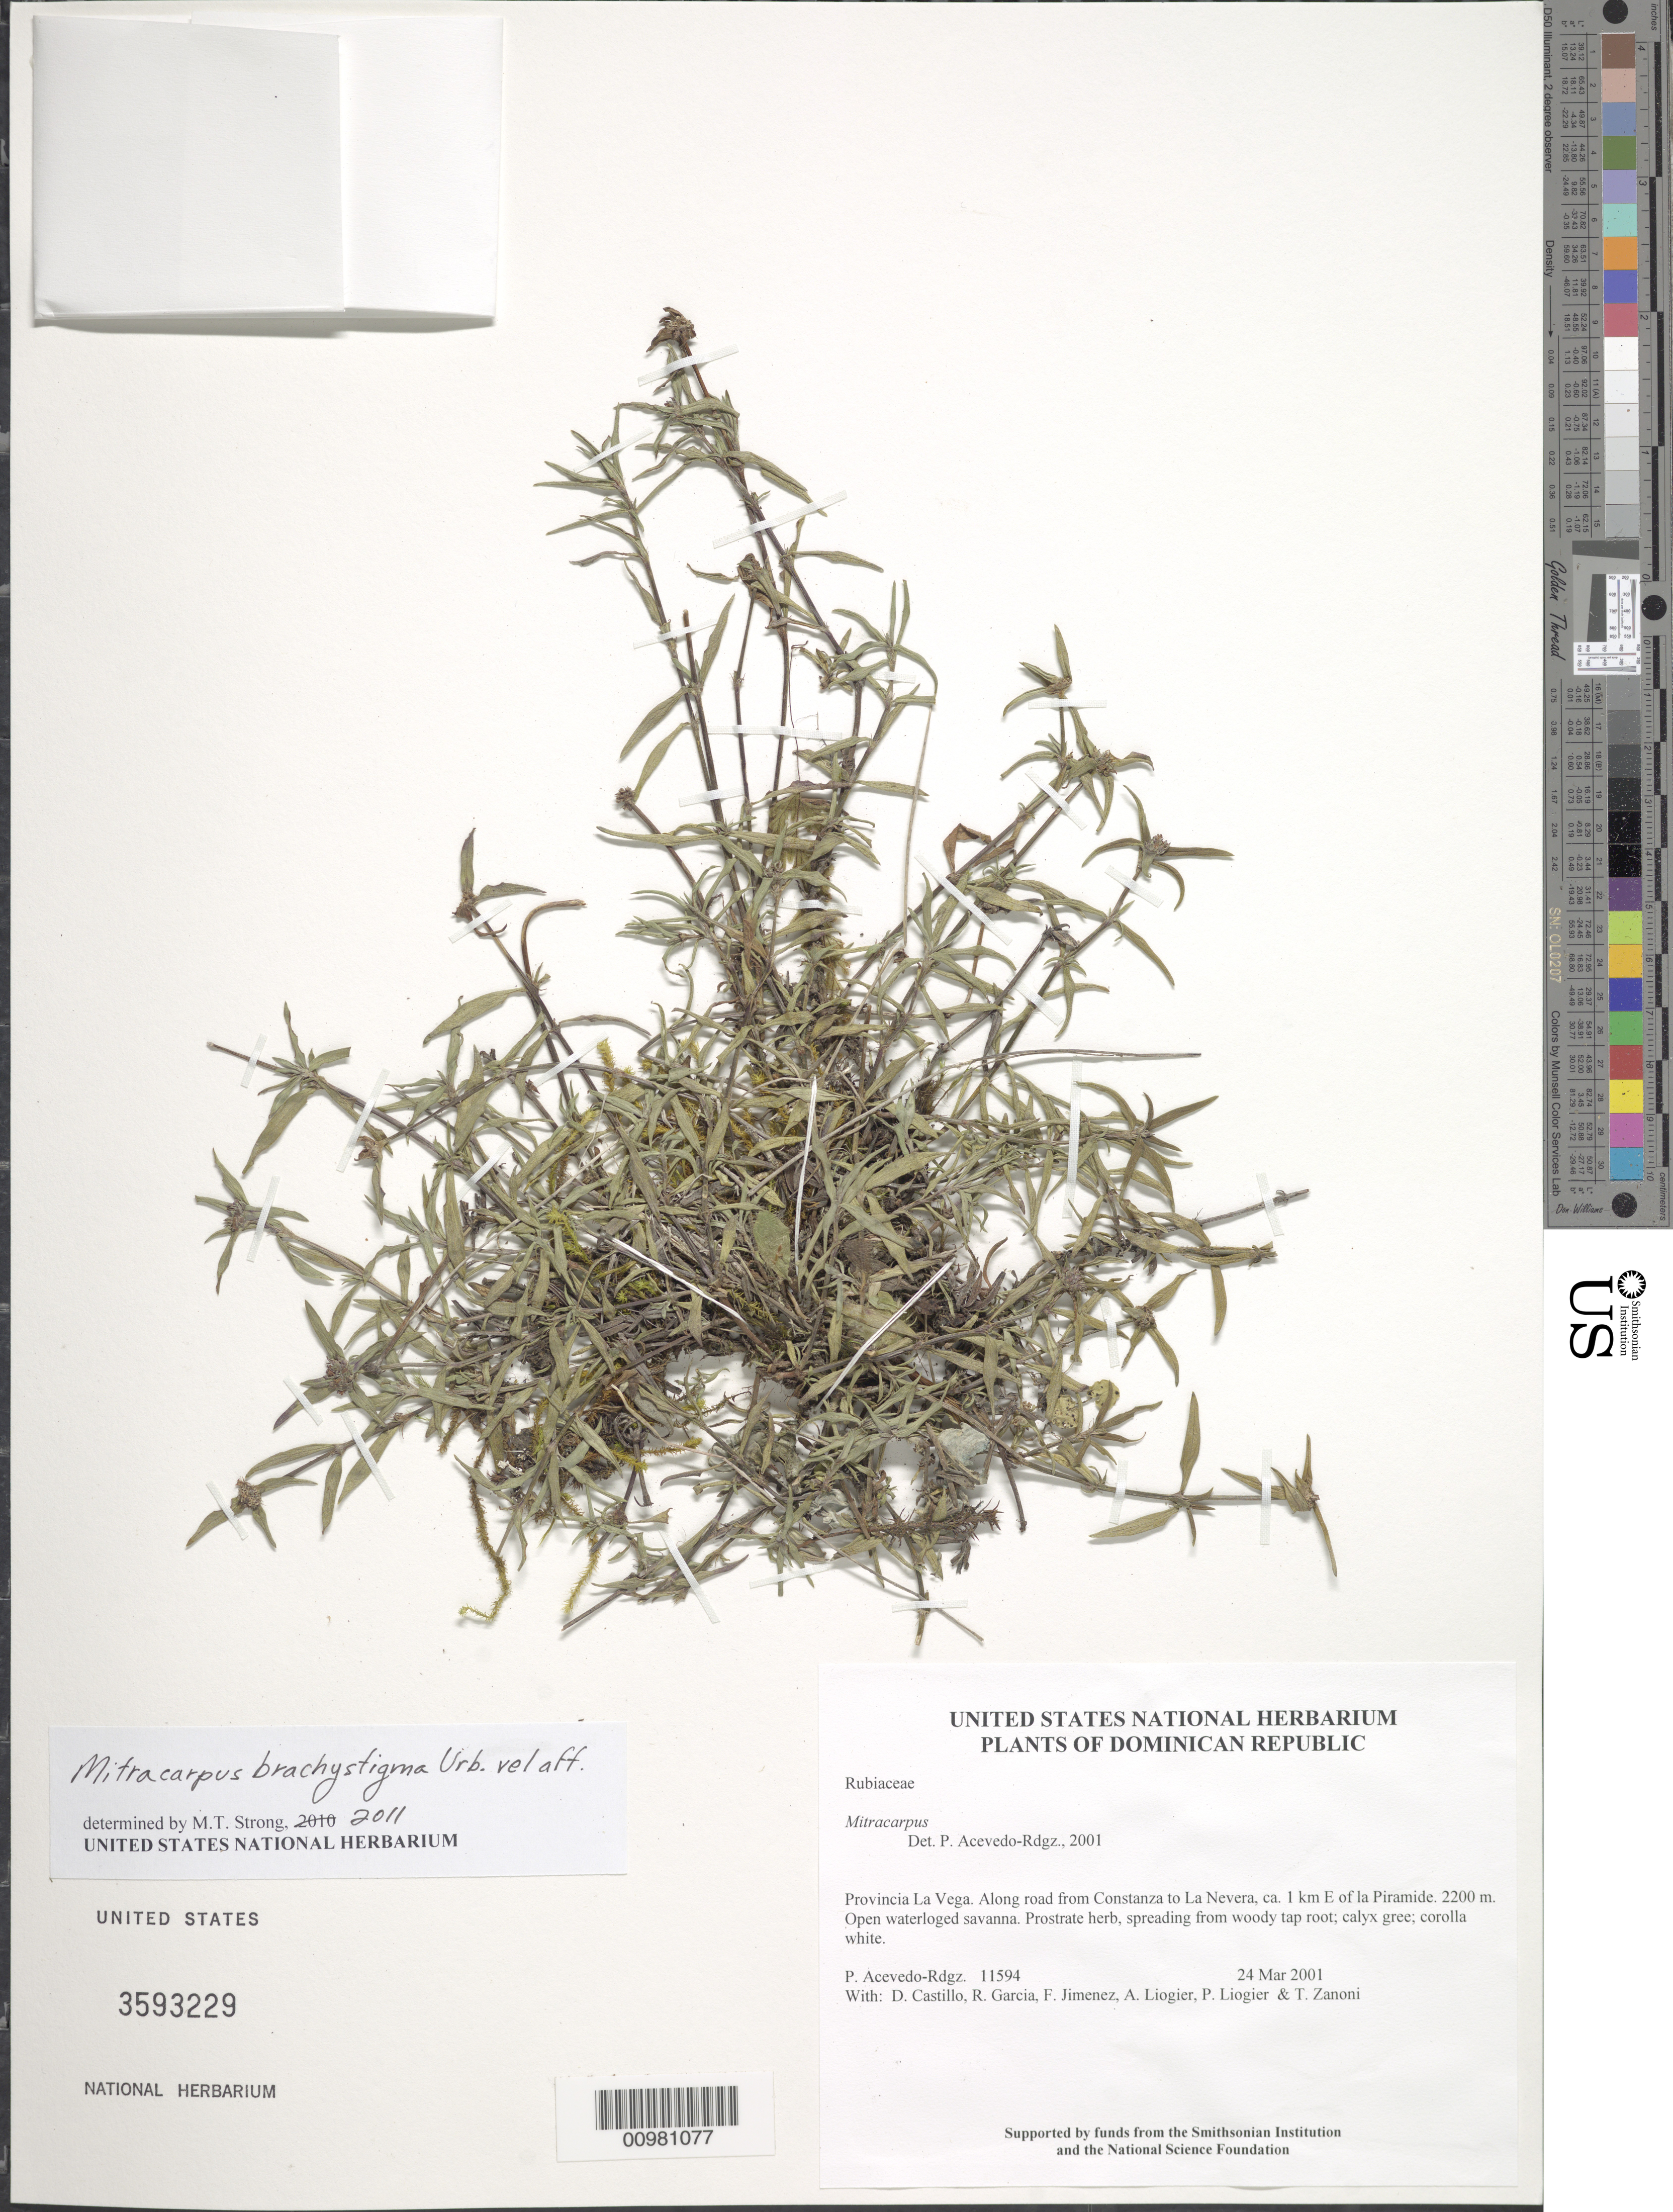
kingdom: Plantae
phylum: Tracheophyta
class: Magnoliopsida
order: Gentianales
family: Rubiaceae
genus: Mitracarpus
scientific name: Mitracarpus brachystigma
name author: Urb.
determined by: Strong, M. T., (US), Smithsonian Institution - National Museum of Natural History (UNITED STATES)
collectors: P. Acevedo-Rodr., D. Castillo, R. G. García, F. Jimenez, A. H. Liogier, M. P. Liogier & T. A. Zanoni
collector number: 11594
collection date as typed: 24 Mar 2001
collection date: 2001-03-24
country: Dominican Republic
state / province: La Vega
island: Hispaniola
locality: Provincia La Vega. Along road from Constanza to La Nevera, ca. 1 km E of la Piramide.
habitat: Open waterloged savanna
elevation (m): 2200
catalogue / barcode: US 3593229